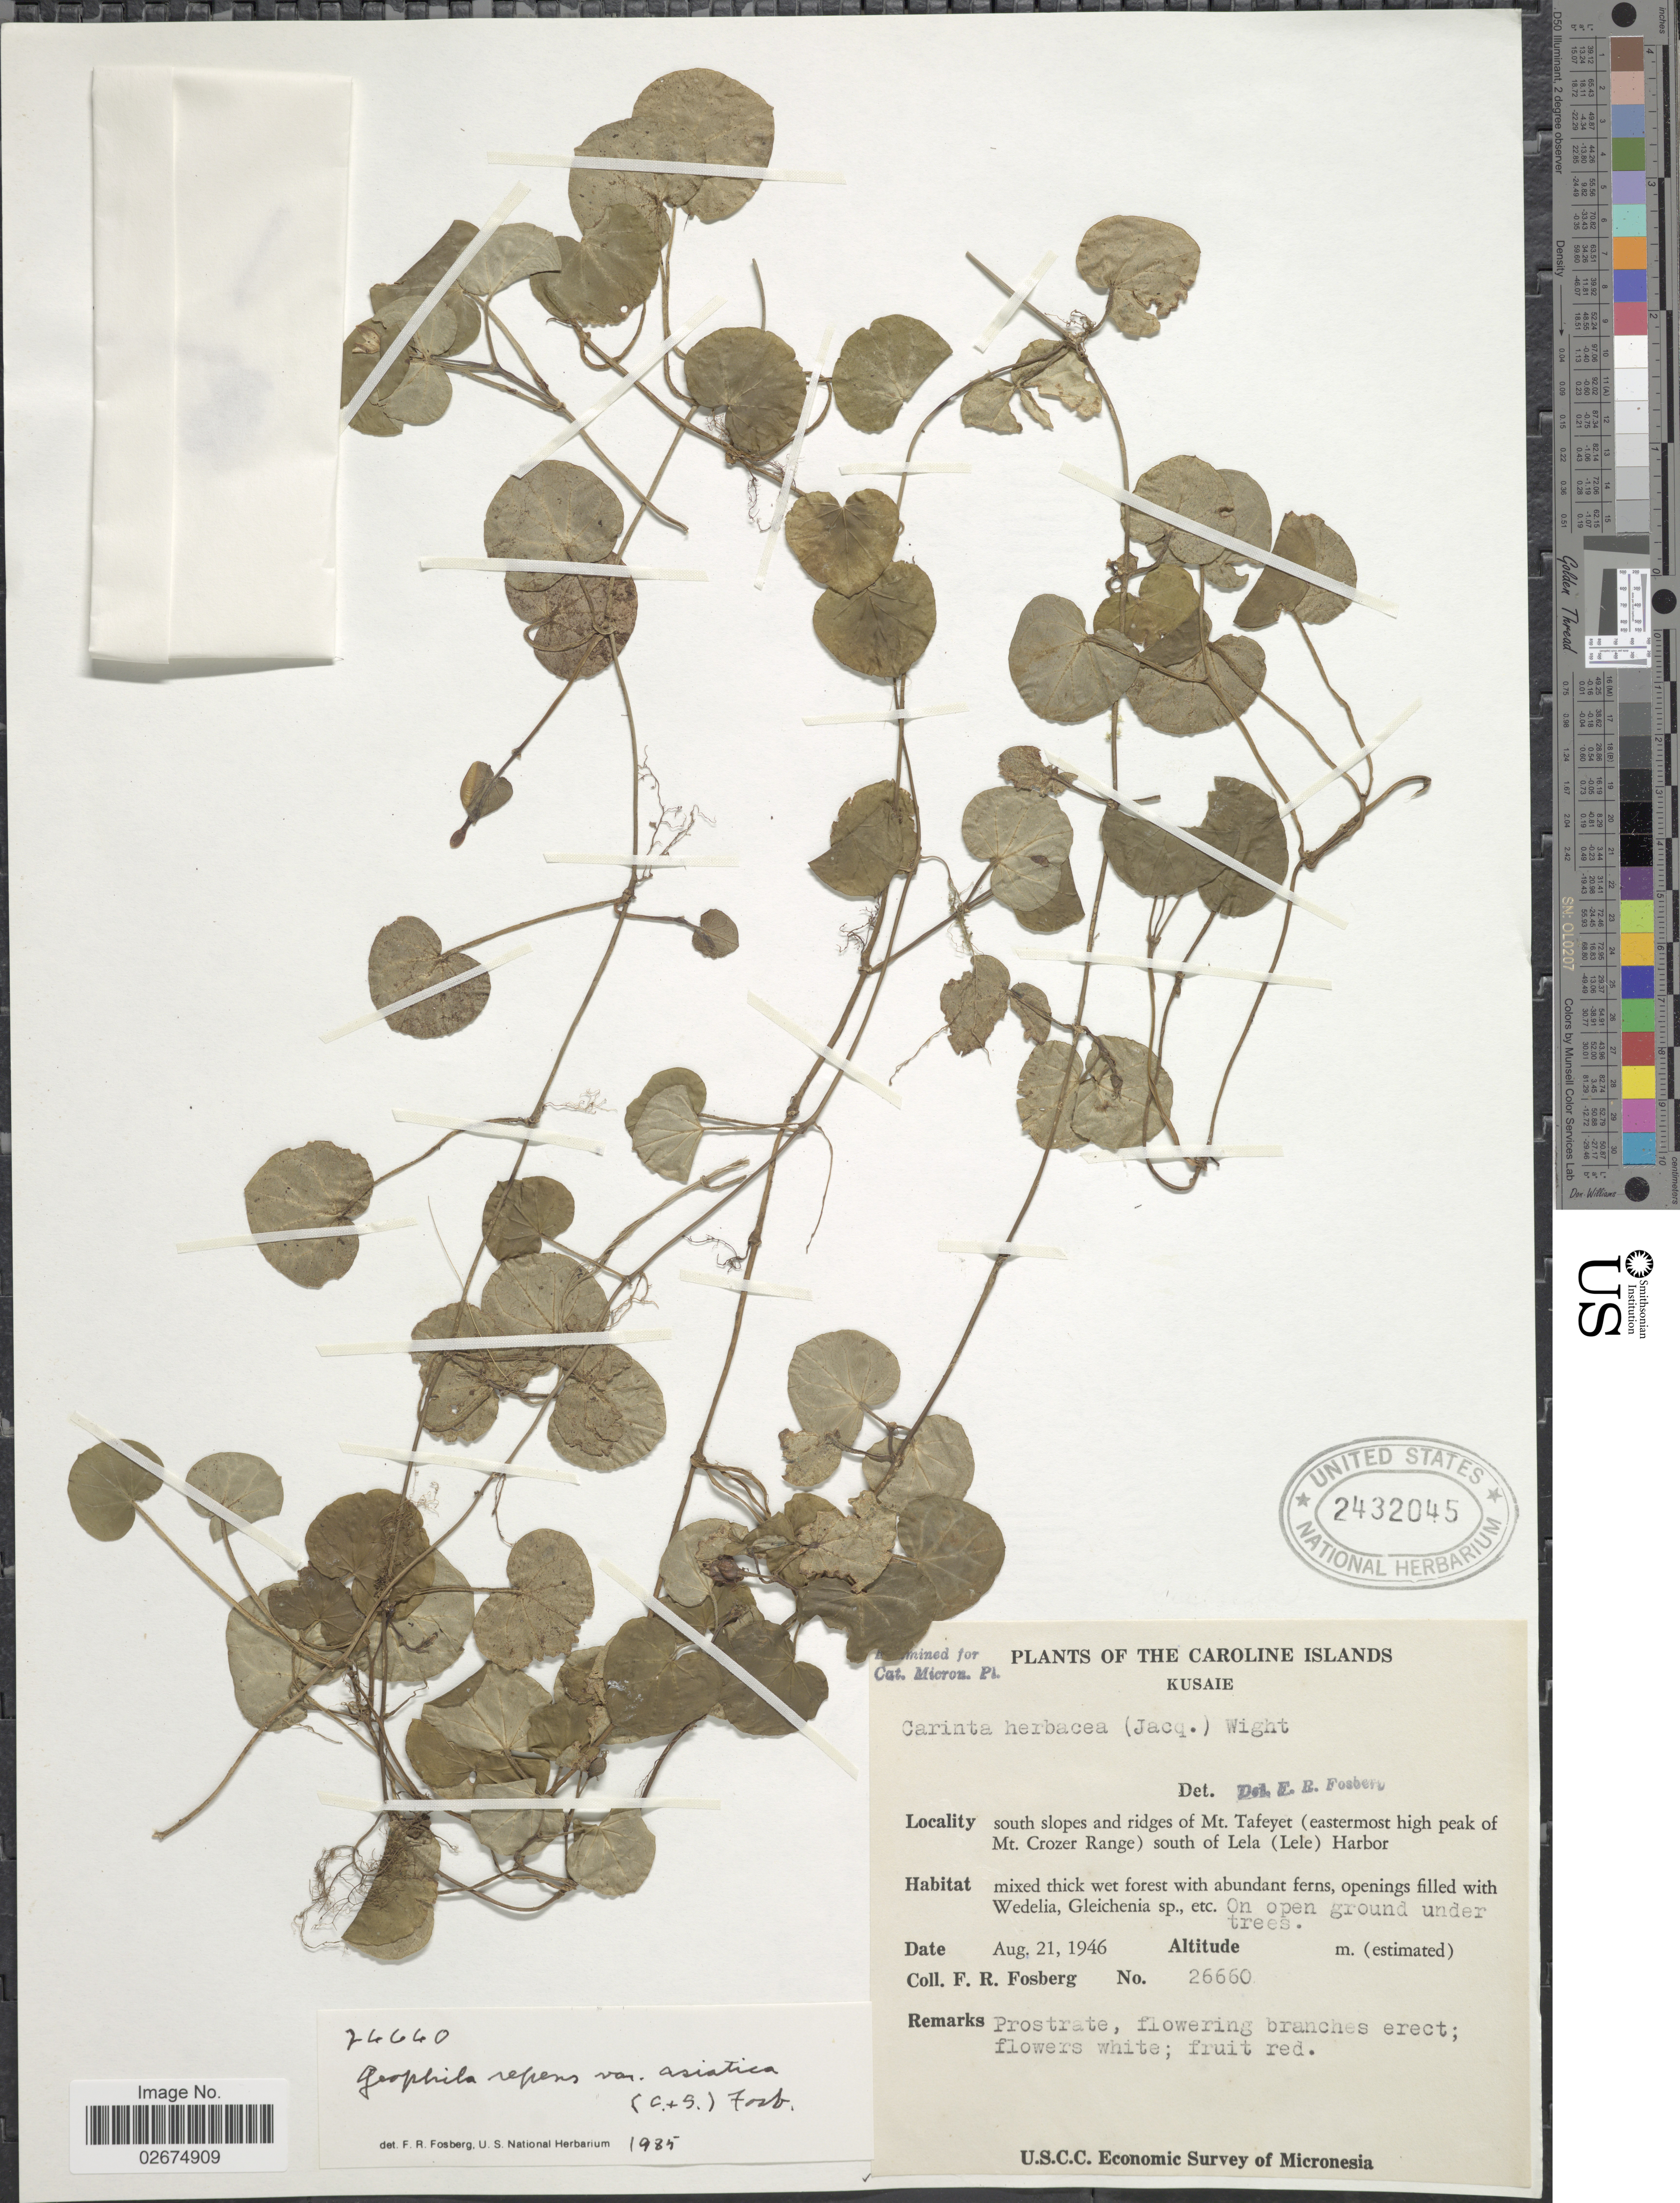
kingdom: Plantae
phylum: Tracheophyta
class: Magnoliopsida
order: Gentianales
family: Rubiaceae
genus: Geophila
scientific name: Geophila repens var. asiatica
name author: (Cham. & Schltdl.) Fosberg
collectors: F. R. Fosberg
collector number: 26660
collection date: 1946-08-21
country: Micronesia, Federated States of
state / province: Kosrae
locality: Caroline Islands, Kusaie. south slopes and ridges of Mt. Tafayet (eastermost high peak of Mt. Crozer Range) south of Lela (Lele) Harbor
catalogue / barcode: US 2432045